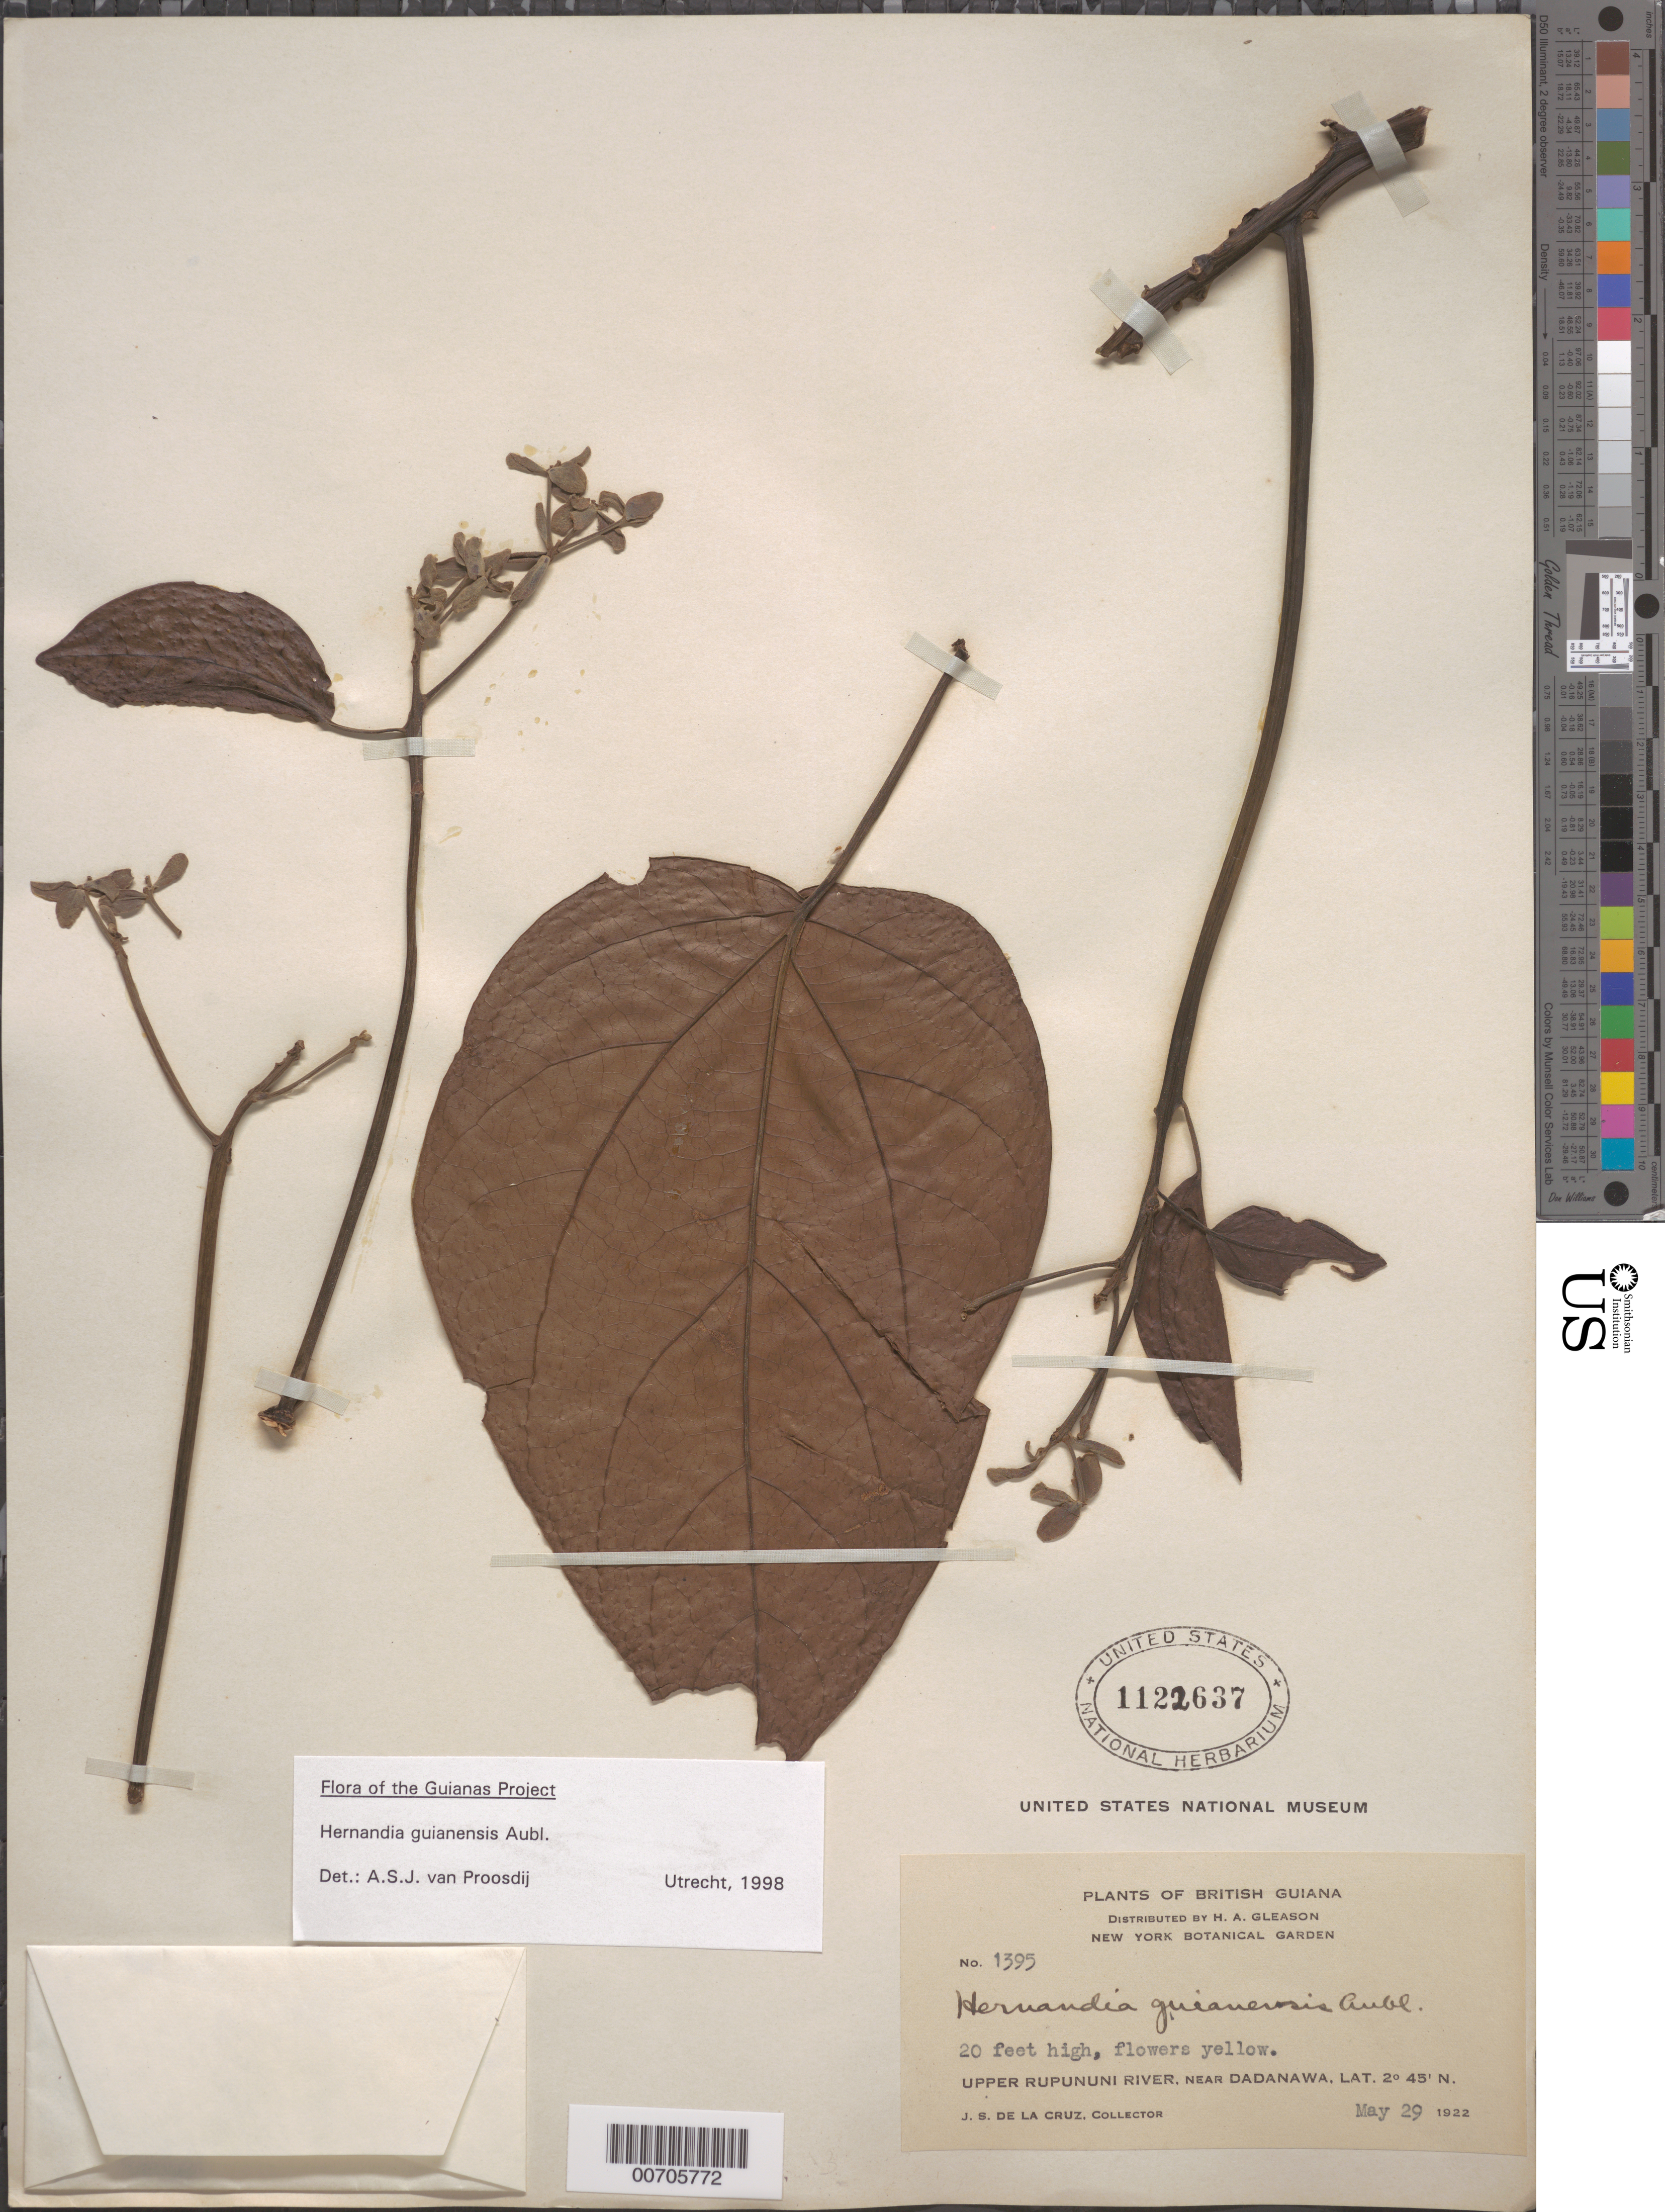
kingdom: Plantae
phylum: Tracheophyta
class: Magnoliopsida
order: Laurales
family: Hernandiaceae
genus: Hernandia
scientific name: Hernandia guianensis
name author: Aubl.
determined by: Proosdij, A. S. J. van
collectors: J. S. de la Cruz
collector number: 1395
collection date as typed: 29-May-22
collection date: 1922-05-29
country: Guyana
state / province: U. Takutu-U. Essequibo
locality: Dadanawa, vic., upper Rupununi R.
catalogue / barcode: US 1122637